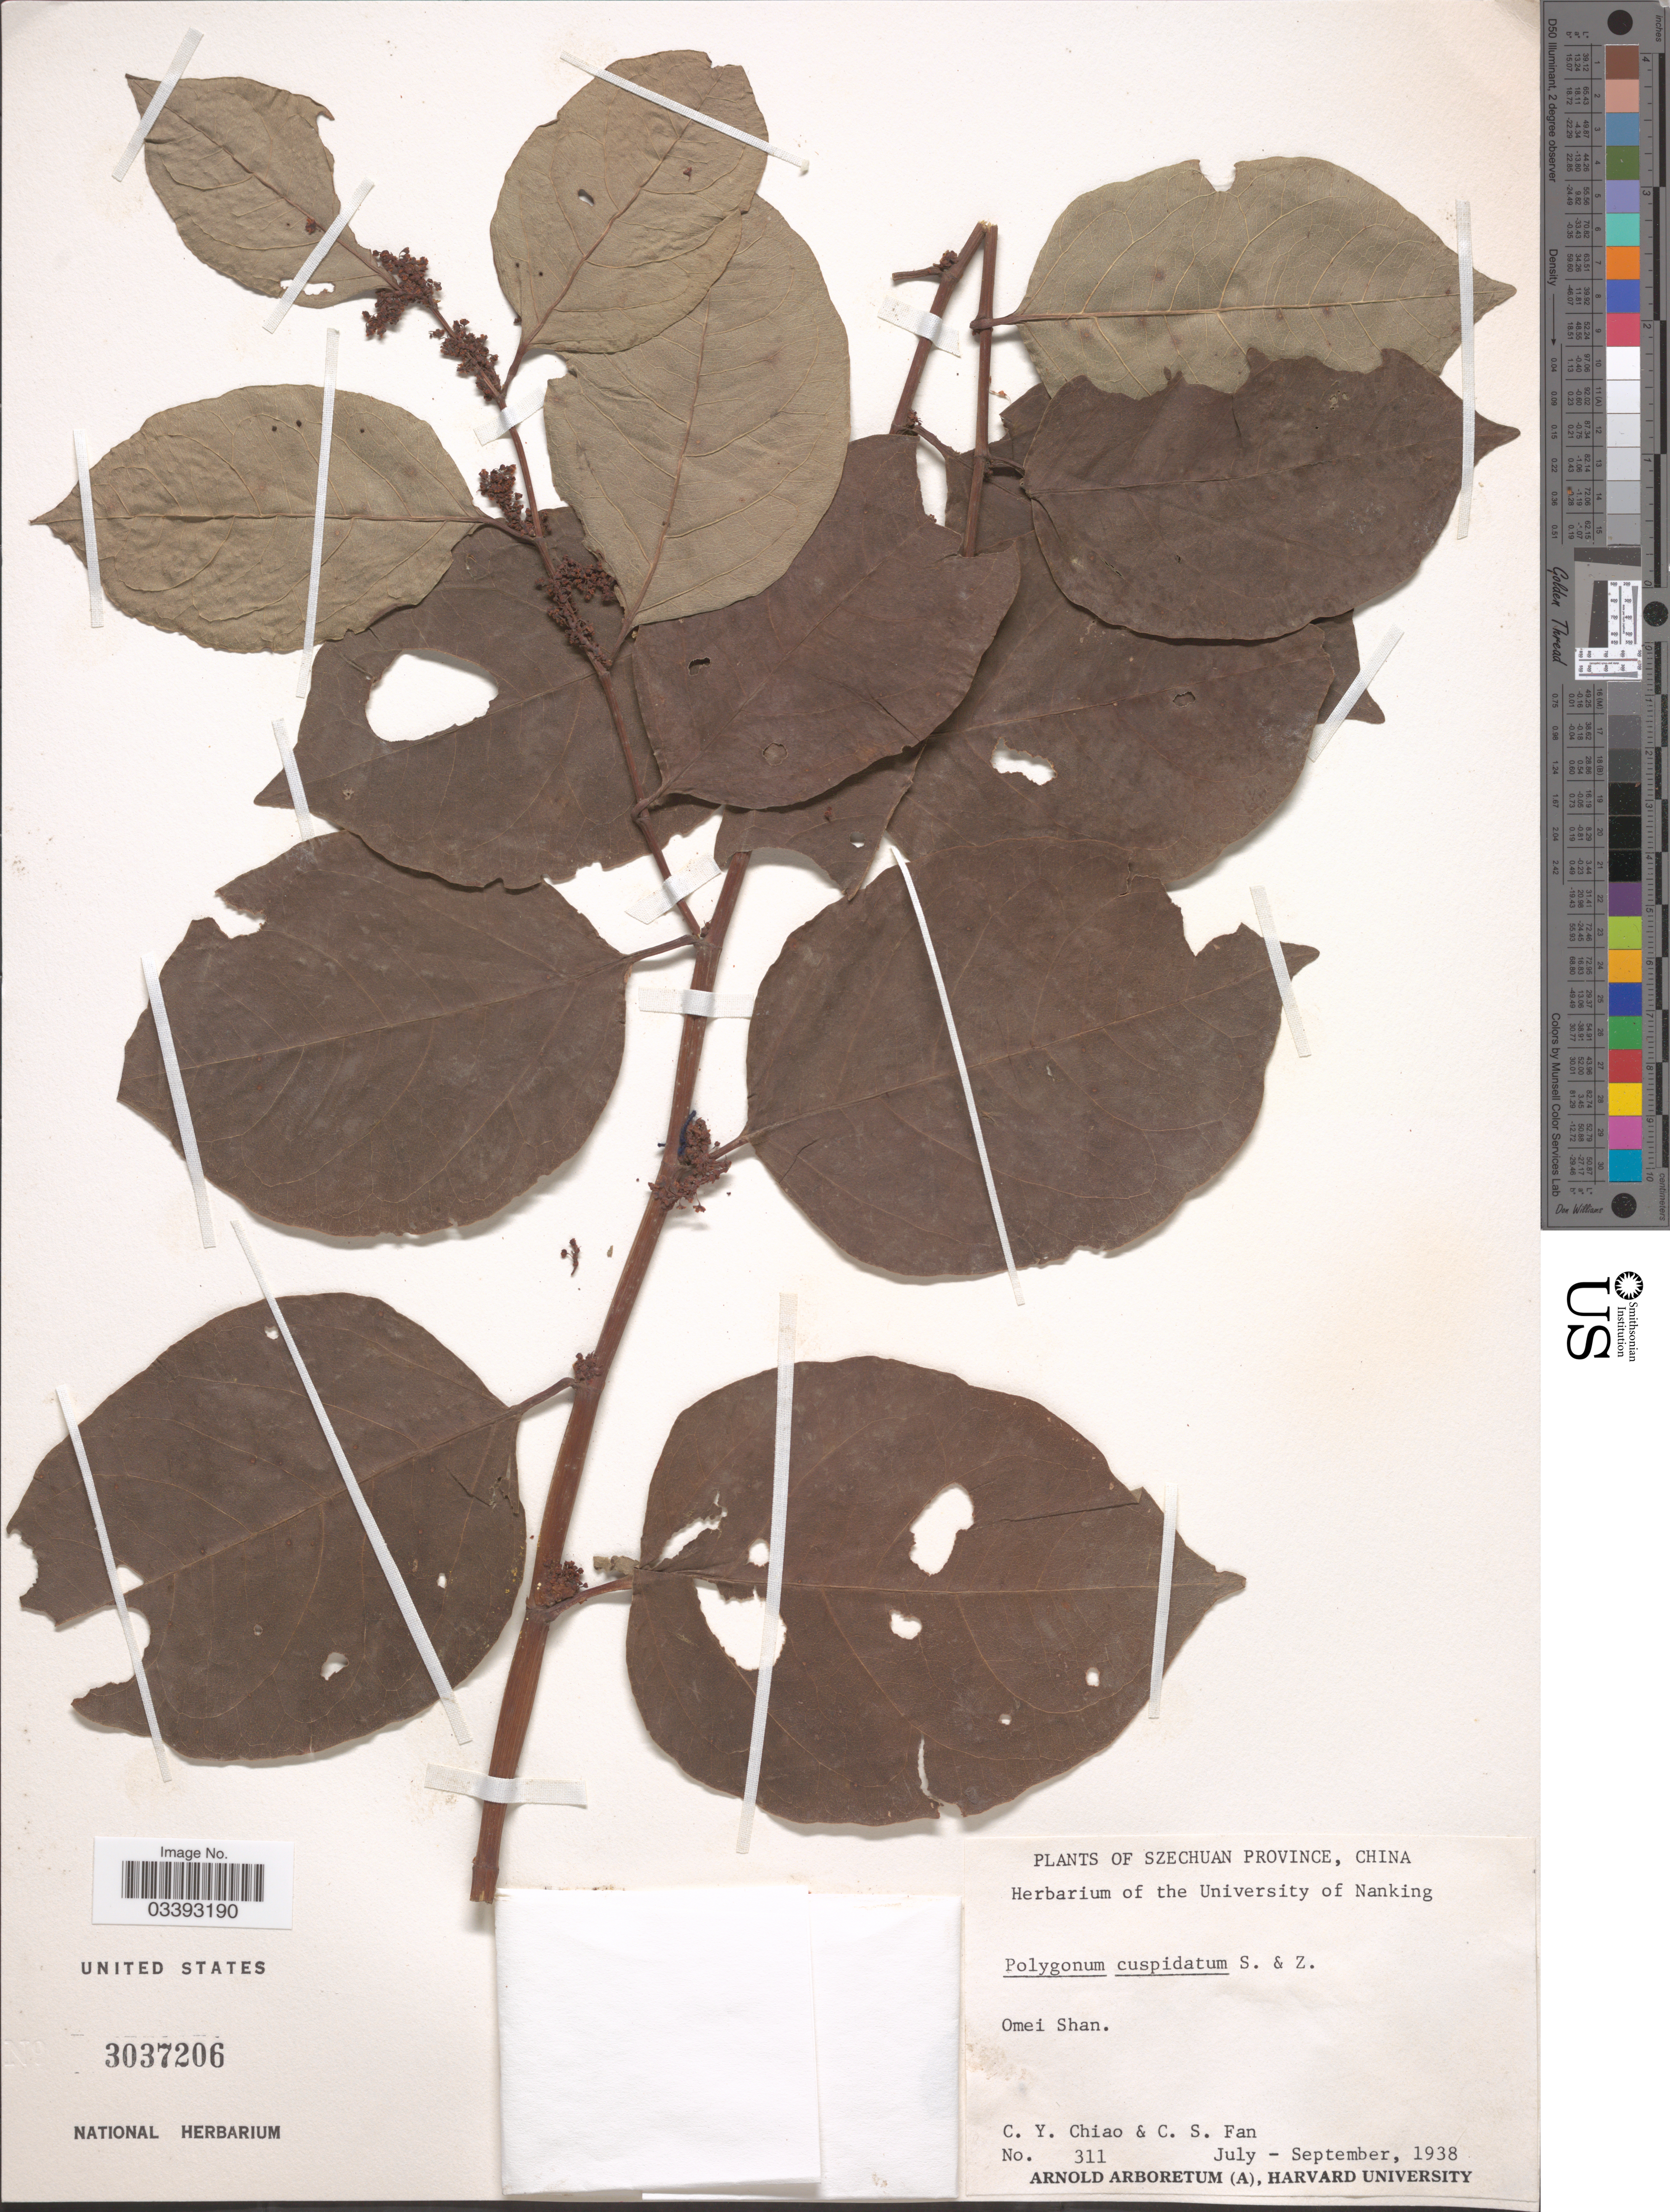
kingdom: Plantae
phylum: Tracheophyta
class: Magnoliopsida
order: Caryophyllales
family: Polygonaceae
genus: Reynoutria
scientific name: Reynoutria japonica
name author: Houtt.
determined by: Strong, M. T., (US), Smithsonian Institution - National Museum of Natural History (UNITED STATES)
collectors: C. Y. Chiao & C. S. Fan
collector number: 311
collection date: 1938-07/1938-09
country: China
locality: Szechuan Province. Omei Shan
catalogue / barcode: US 3037206